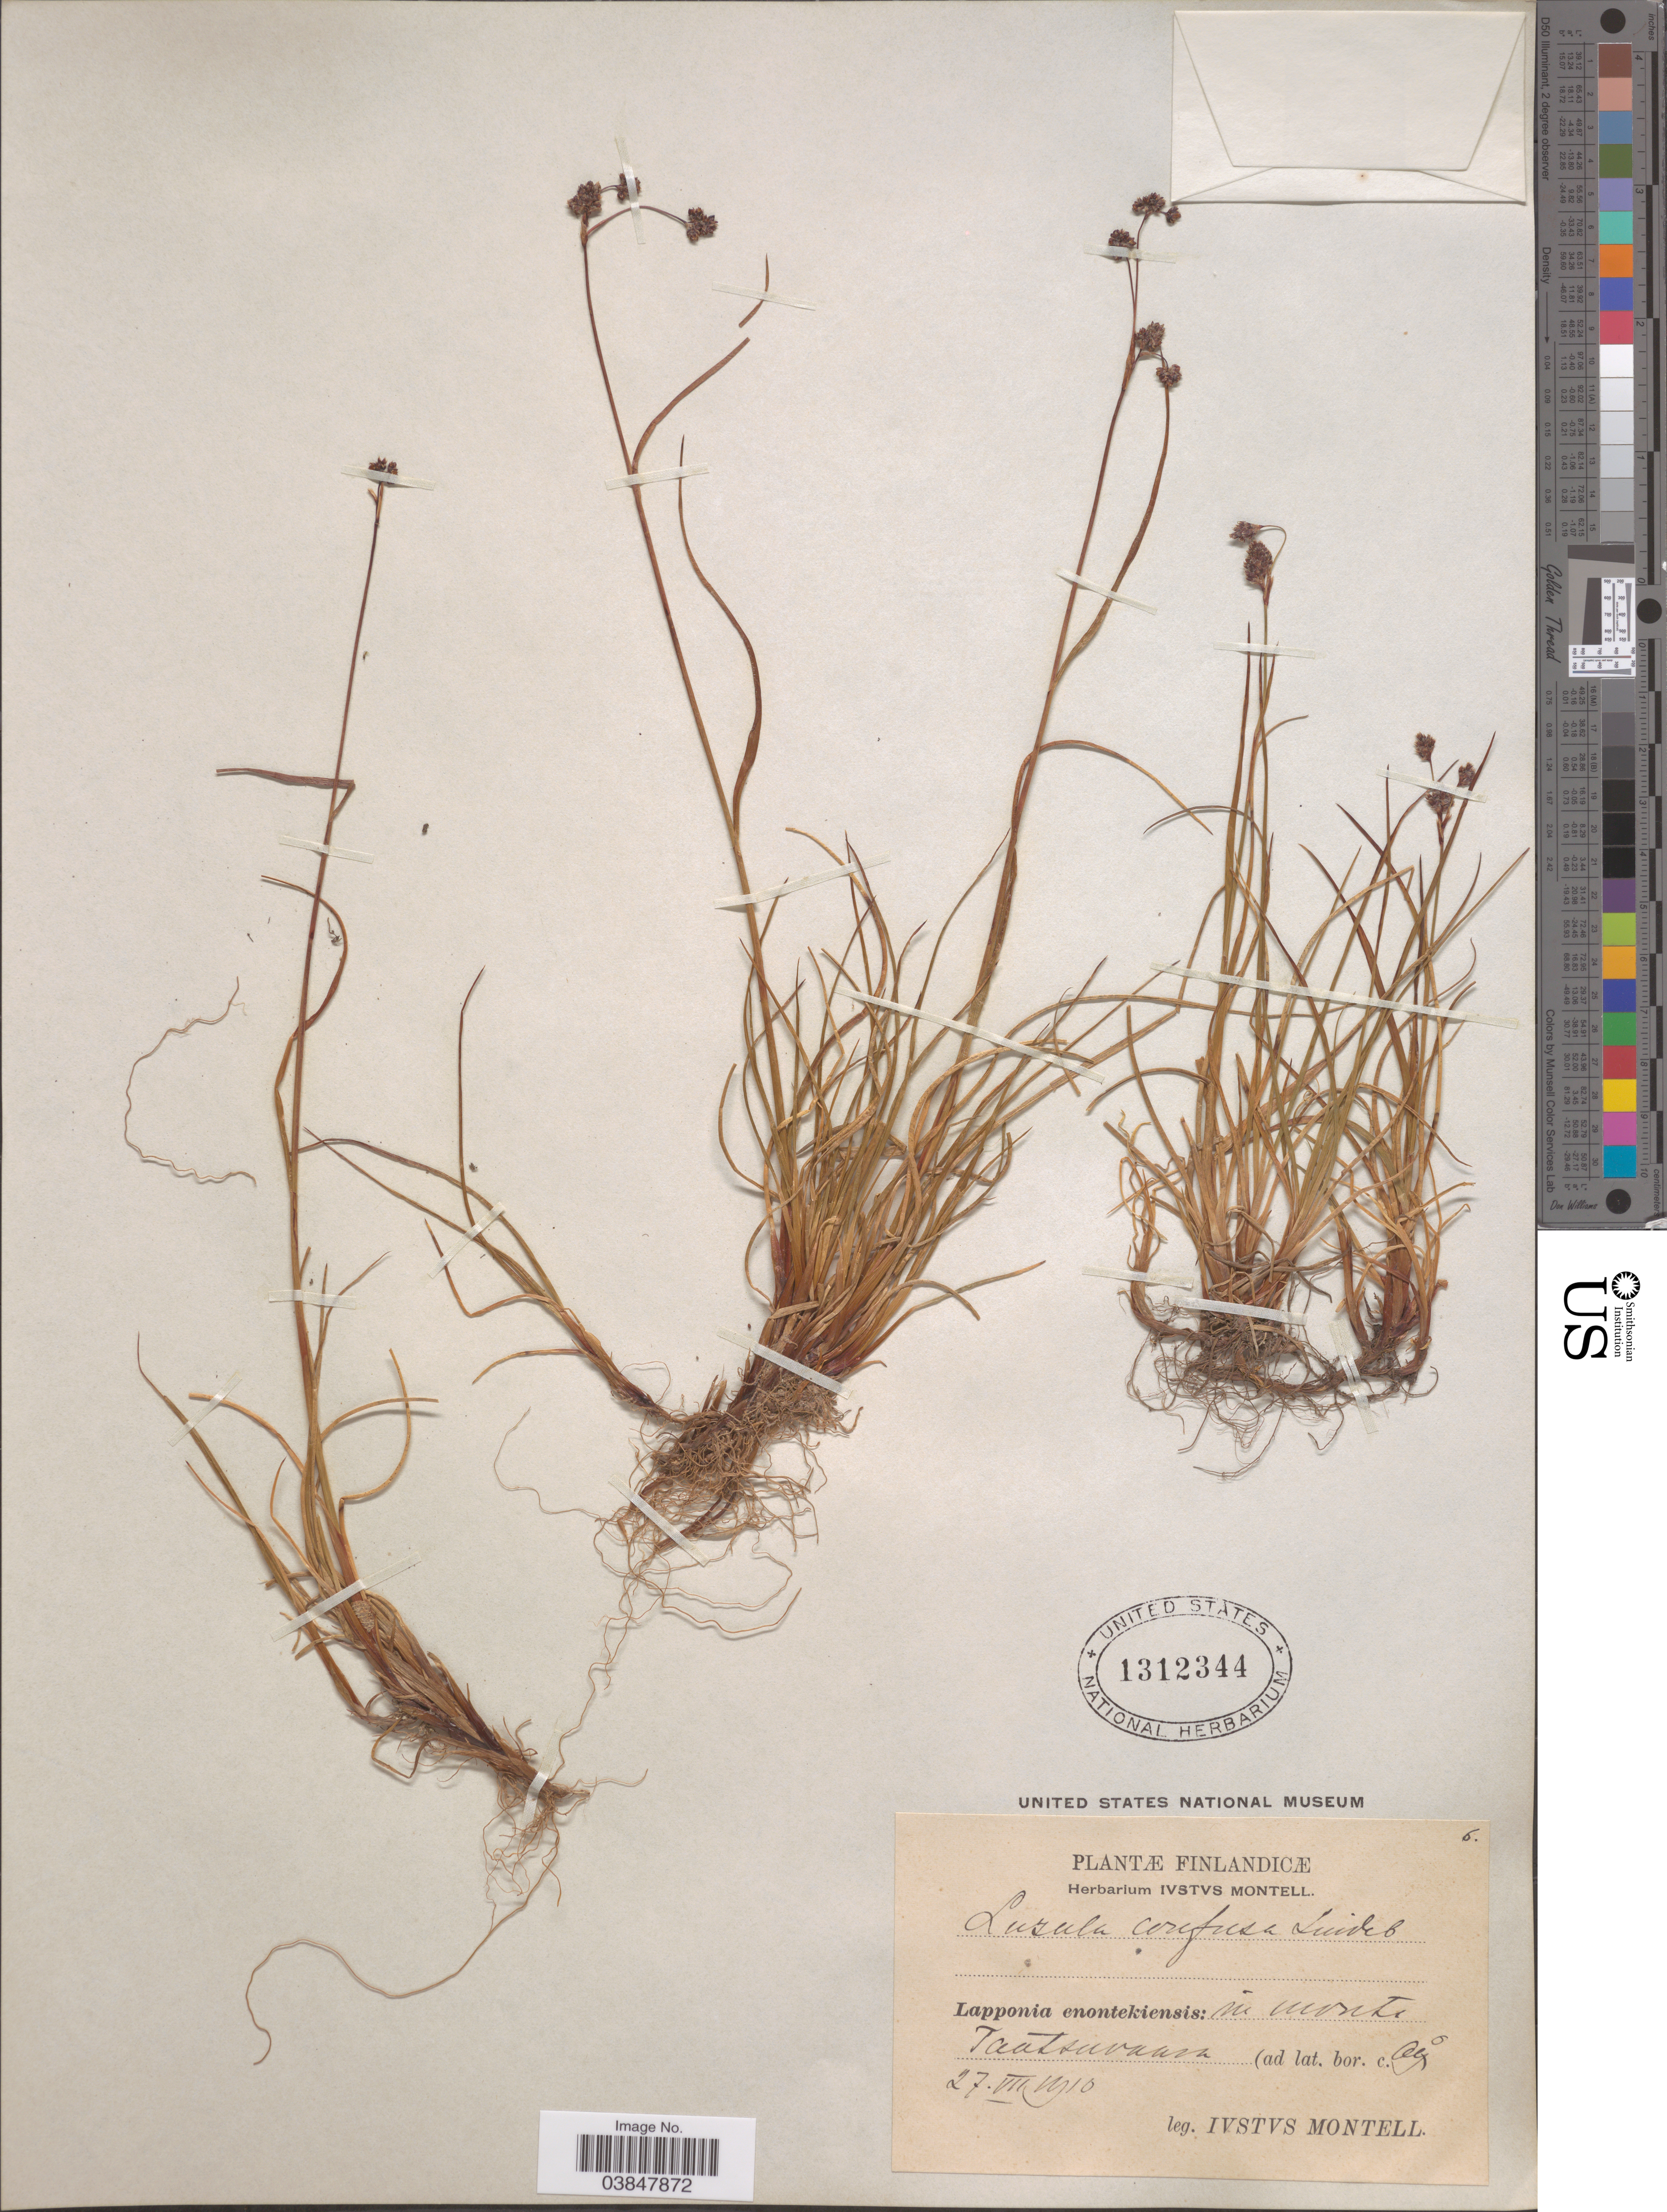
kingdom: Plantae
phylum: Tracheophyta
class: Liliopsida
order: Poales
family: Juncaceae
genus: Luzula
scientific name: Luzula confusa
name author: Lindeb.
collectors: I. Montell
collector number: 6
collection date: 1910-07-27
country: Finland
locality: Lapponia enontekiensis: in monte. Taatsavaara.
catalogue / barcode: US 1312344